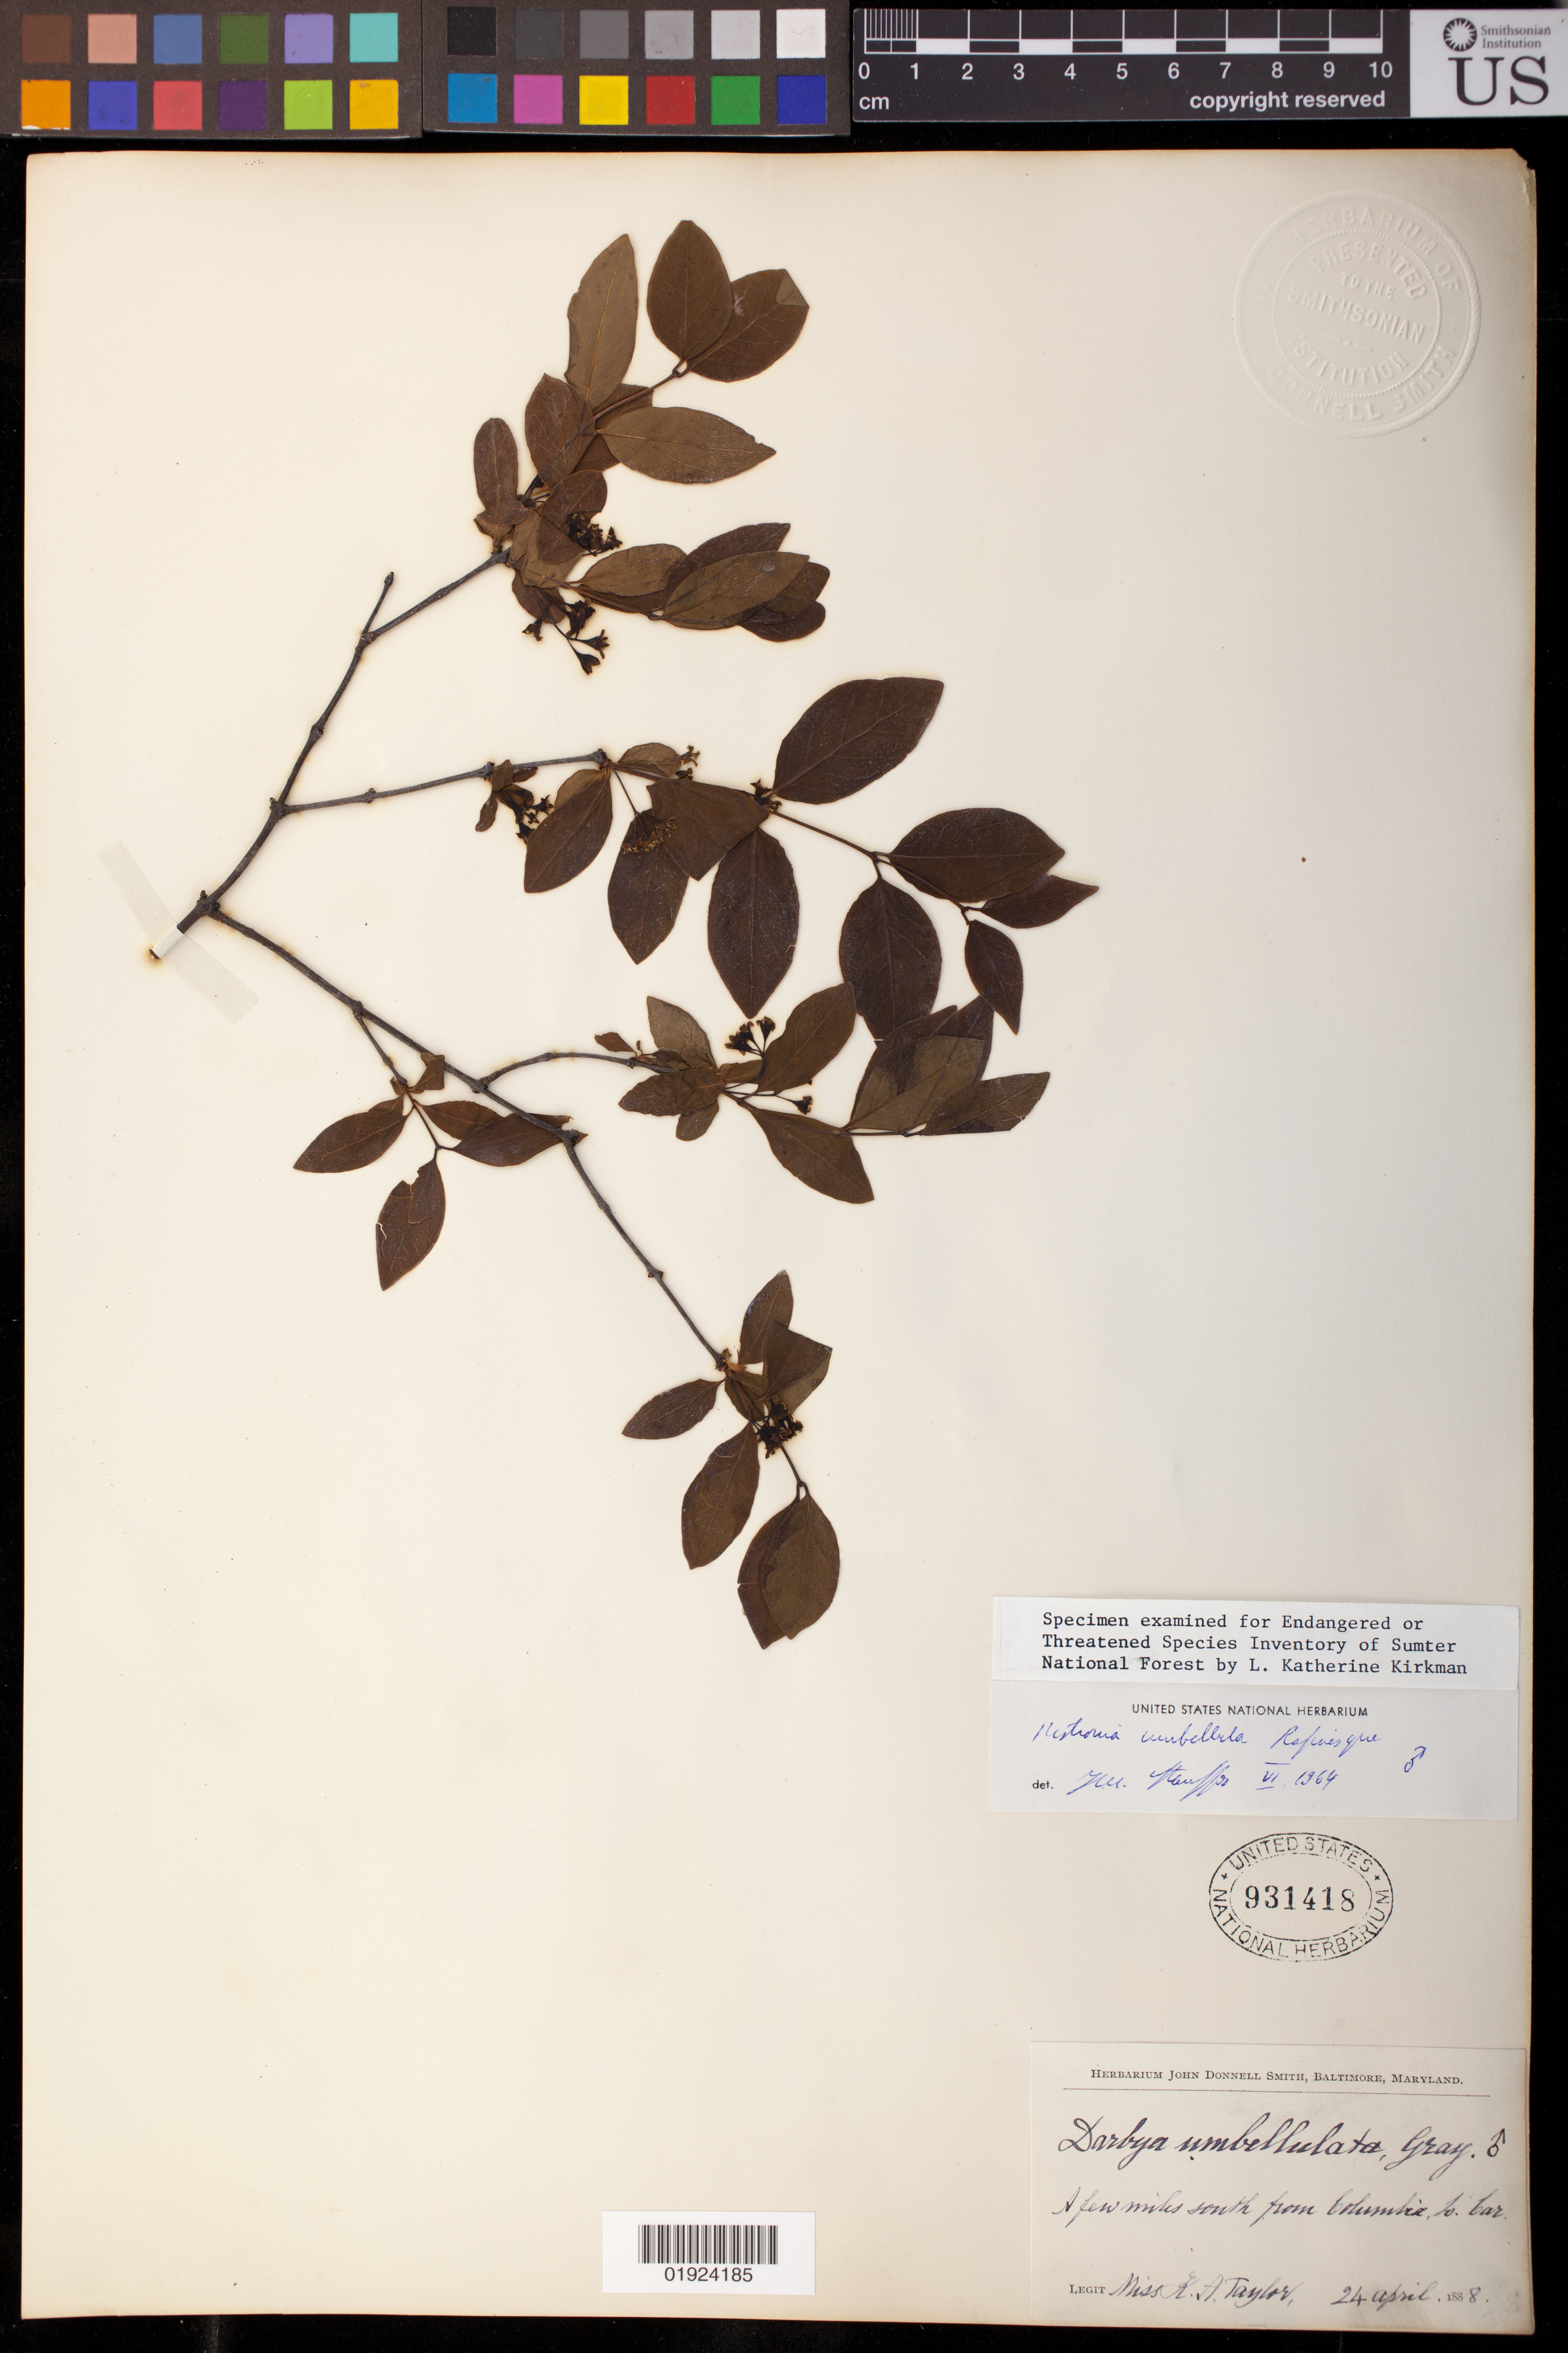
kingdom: Plantae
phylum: Tracheophyta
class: Magnoliopsida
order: Santalales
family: Santalaceae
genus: Nestronia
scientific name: Nestronia umbellula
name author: Raf.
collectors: K. A. Taylor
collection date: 1888-04-24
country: United States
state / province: South Carolina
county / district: Richland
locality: A few miles south from Columbia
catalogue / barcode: US 931418